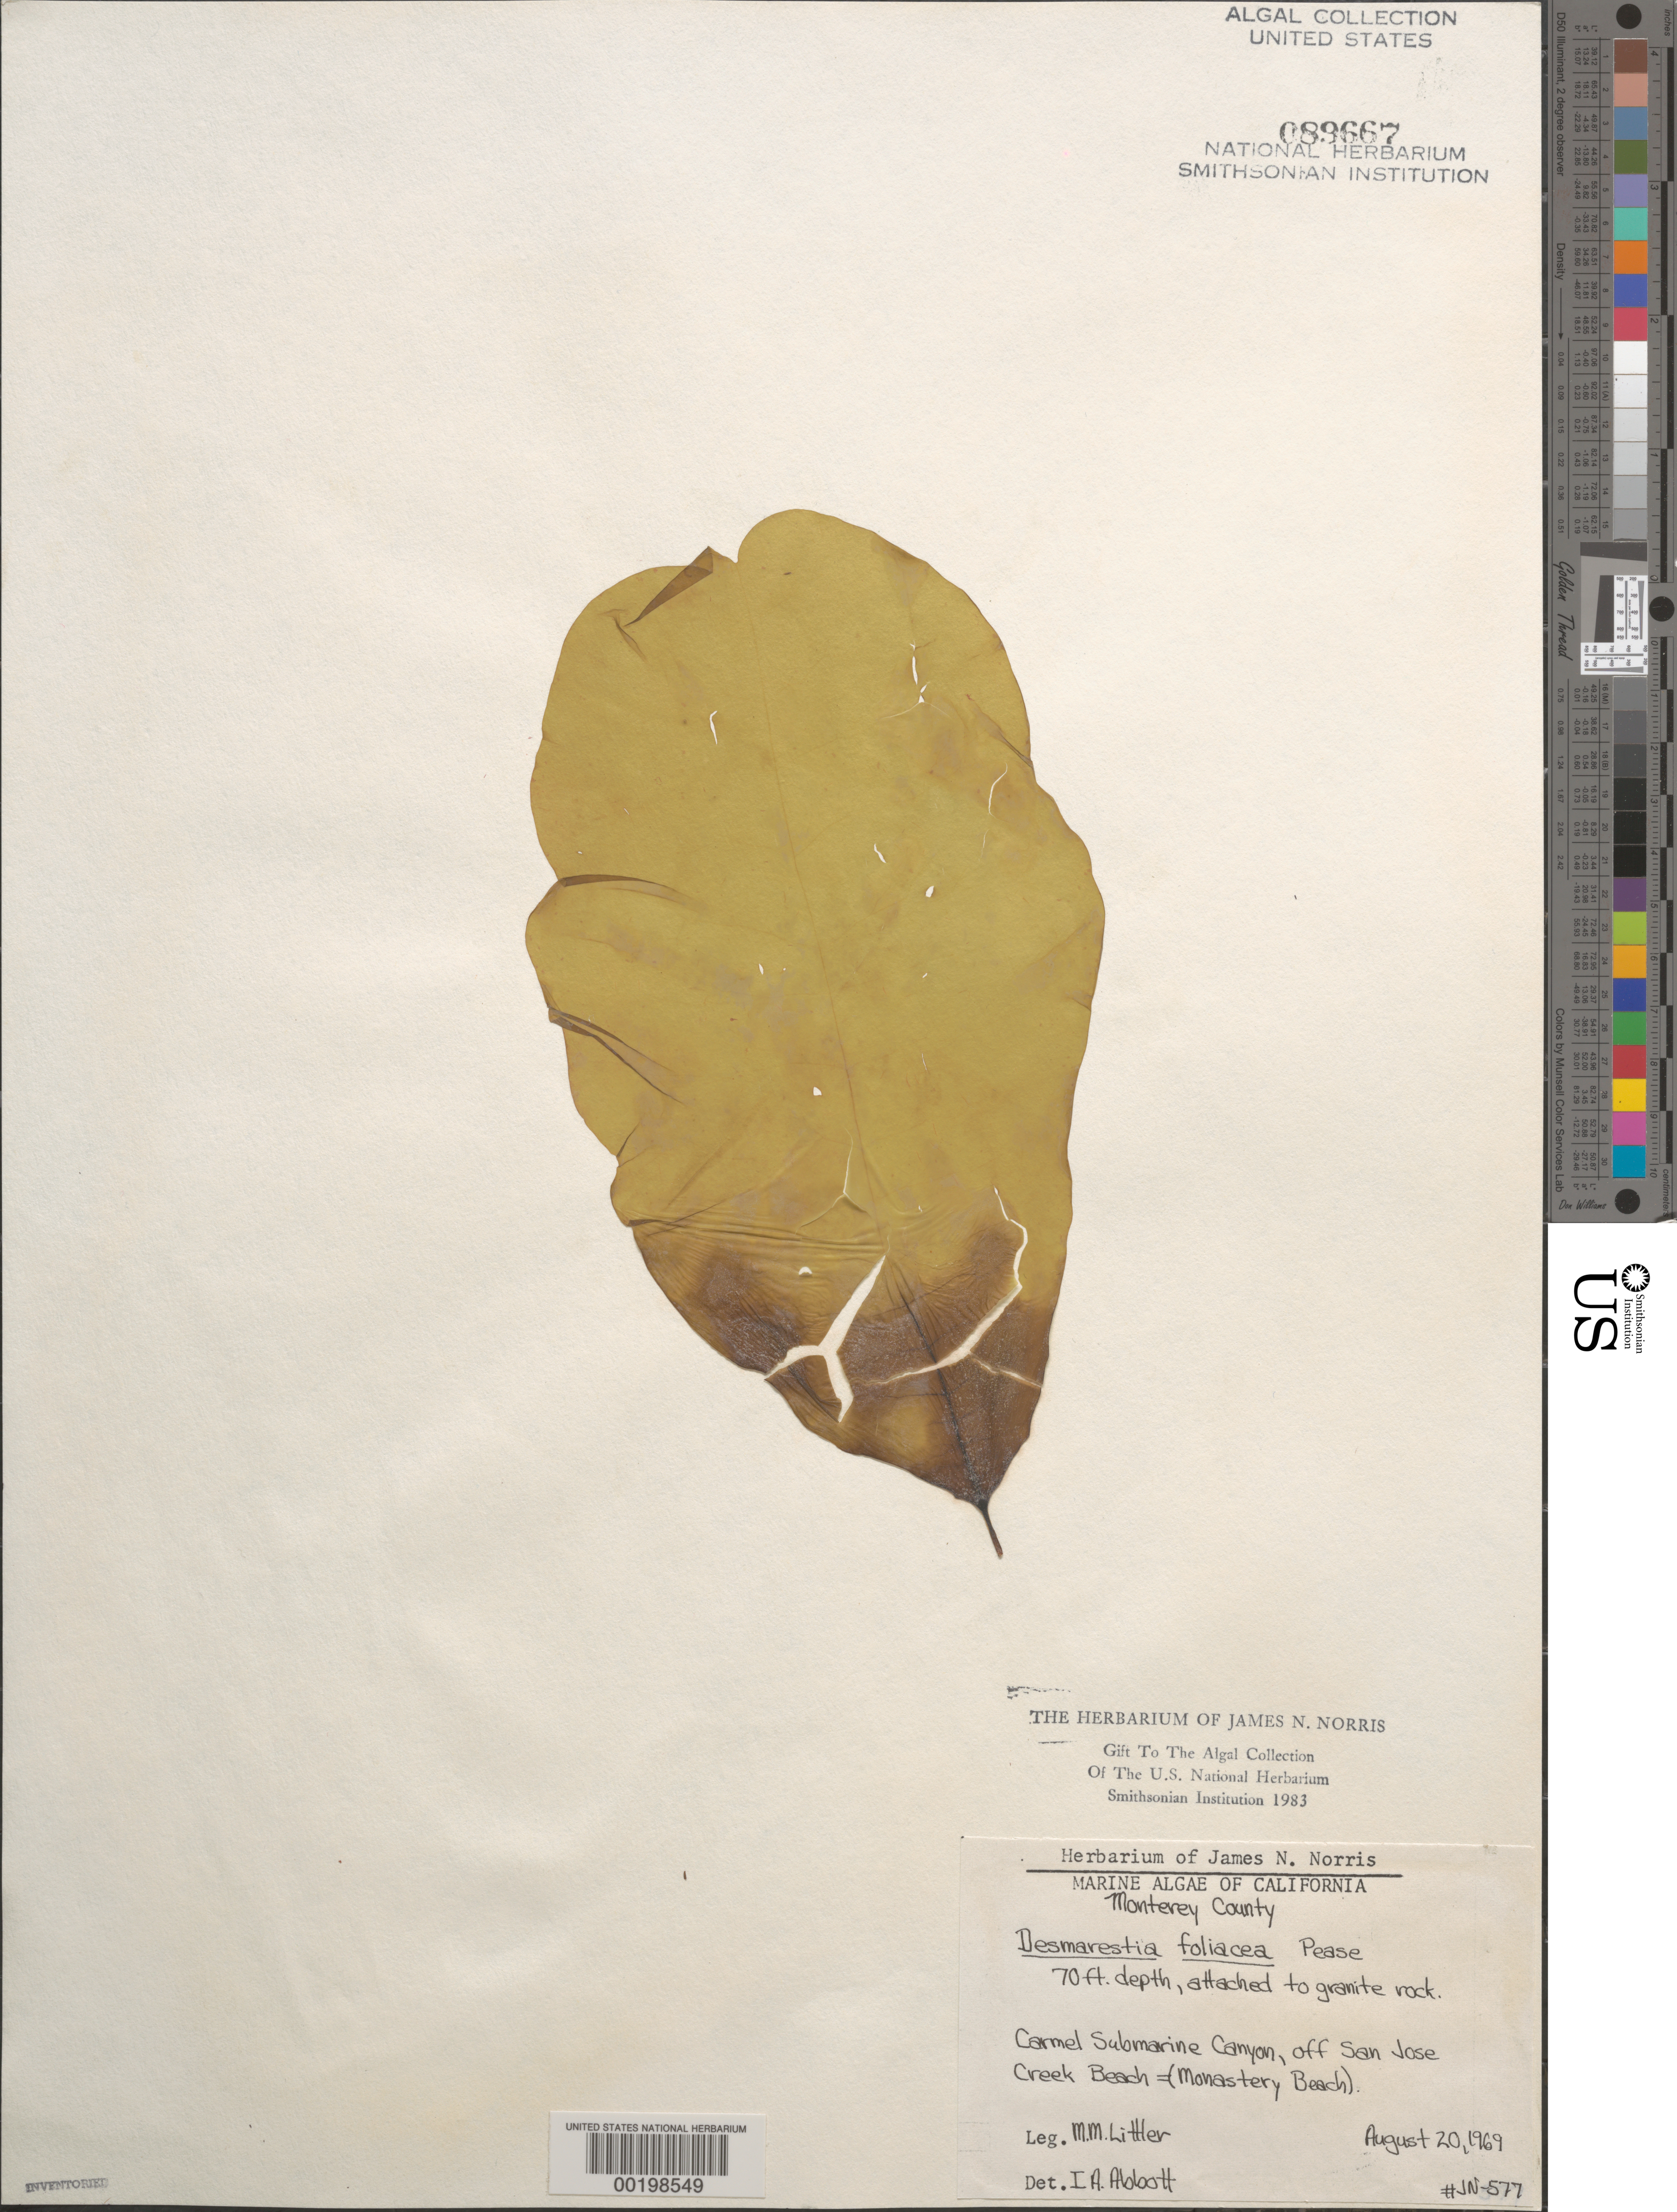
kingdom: Chromista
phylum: Ochrophyta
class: Phaeophyceae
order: Desmarestiales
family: Desmarestiaceae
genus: Desmarestia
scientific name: Desmarestia foliacea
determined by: Abbott, Isabella A.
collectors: M. M. Littler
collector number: Jn-577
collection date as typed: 20 Aug 1969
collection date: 1969-08-20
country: United States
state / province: California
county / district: Monterey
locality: Carmel Submarine Canyon, off Monastery Beach (San Jose Creek Beach)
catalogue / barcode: US 89667